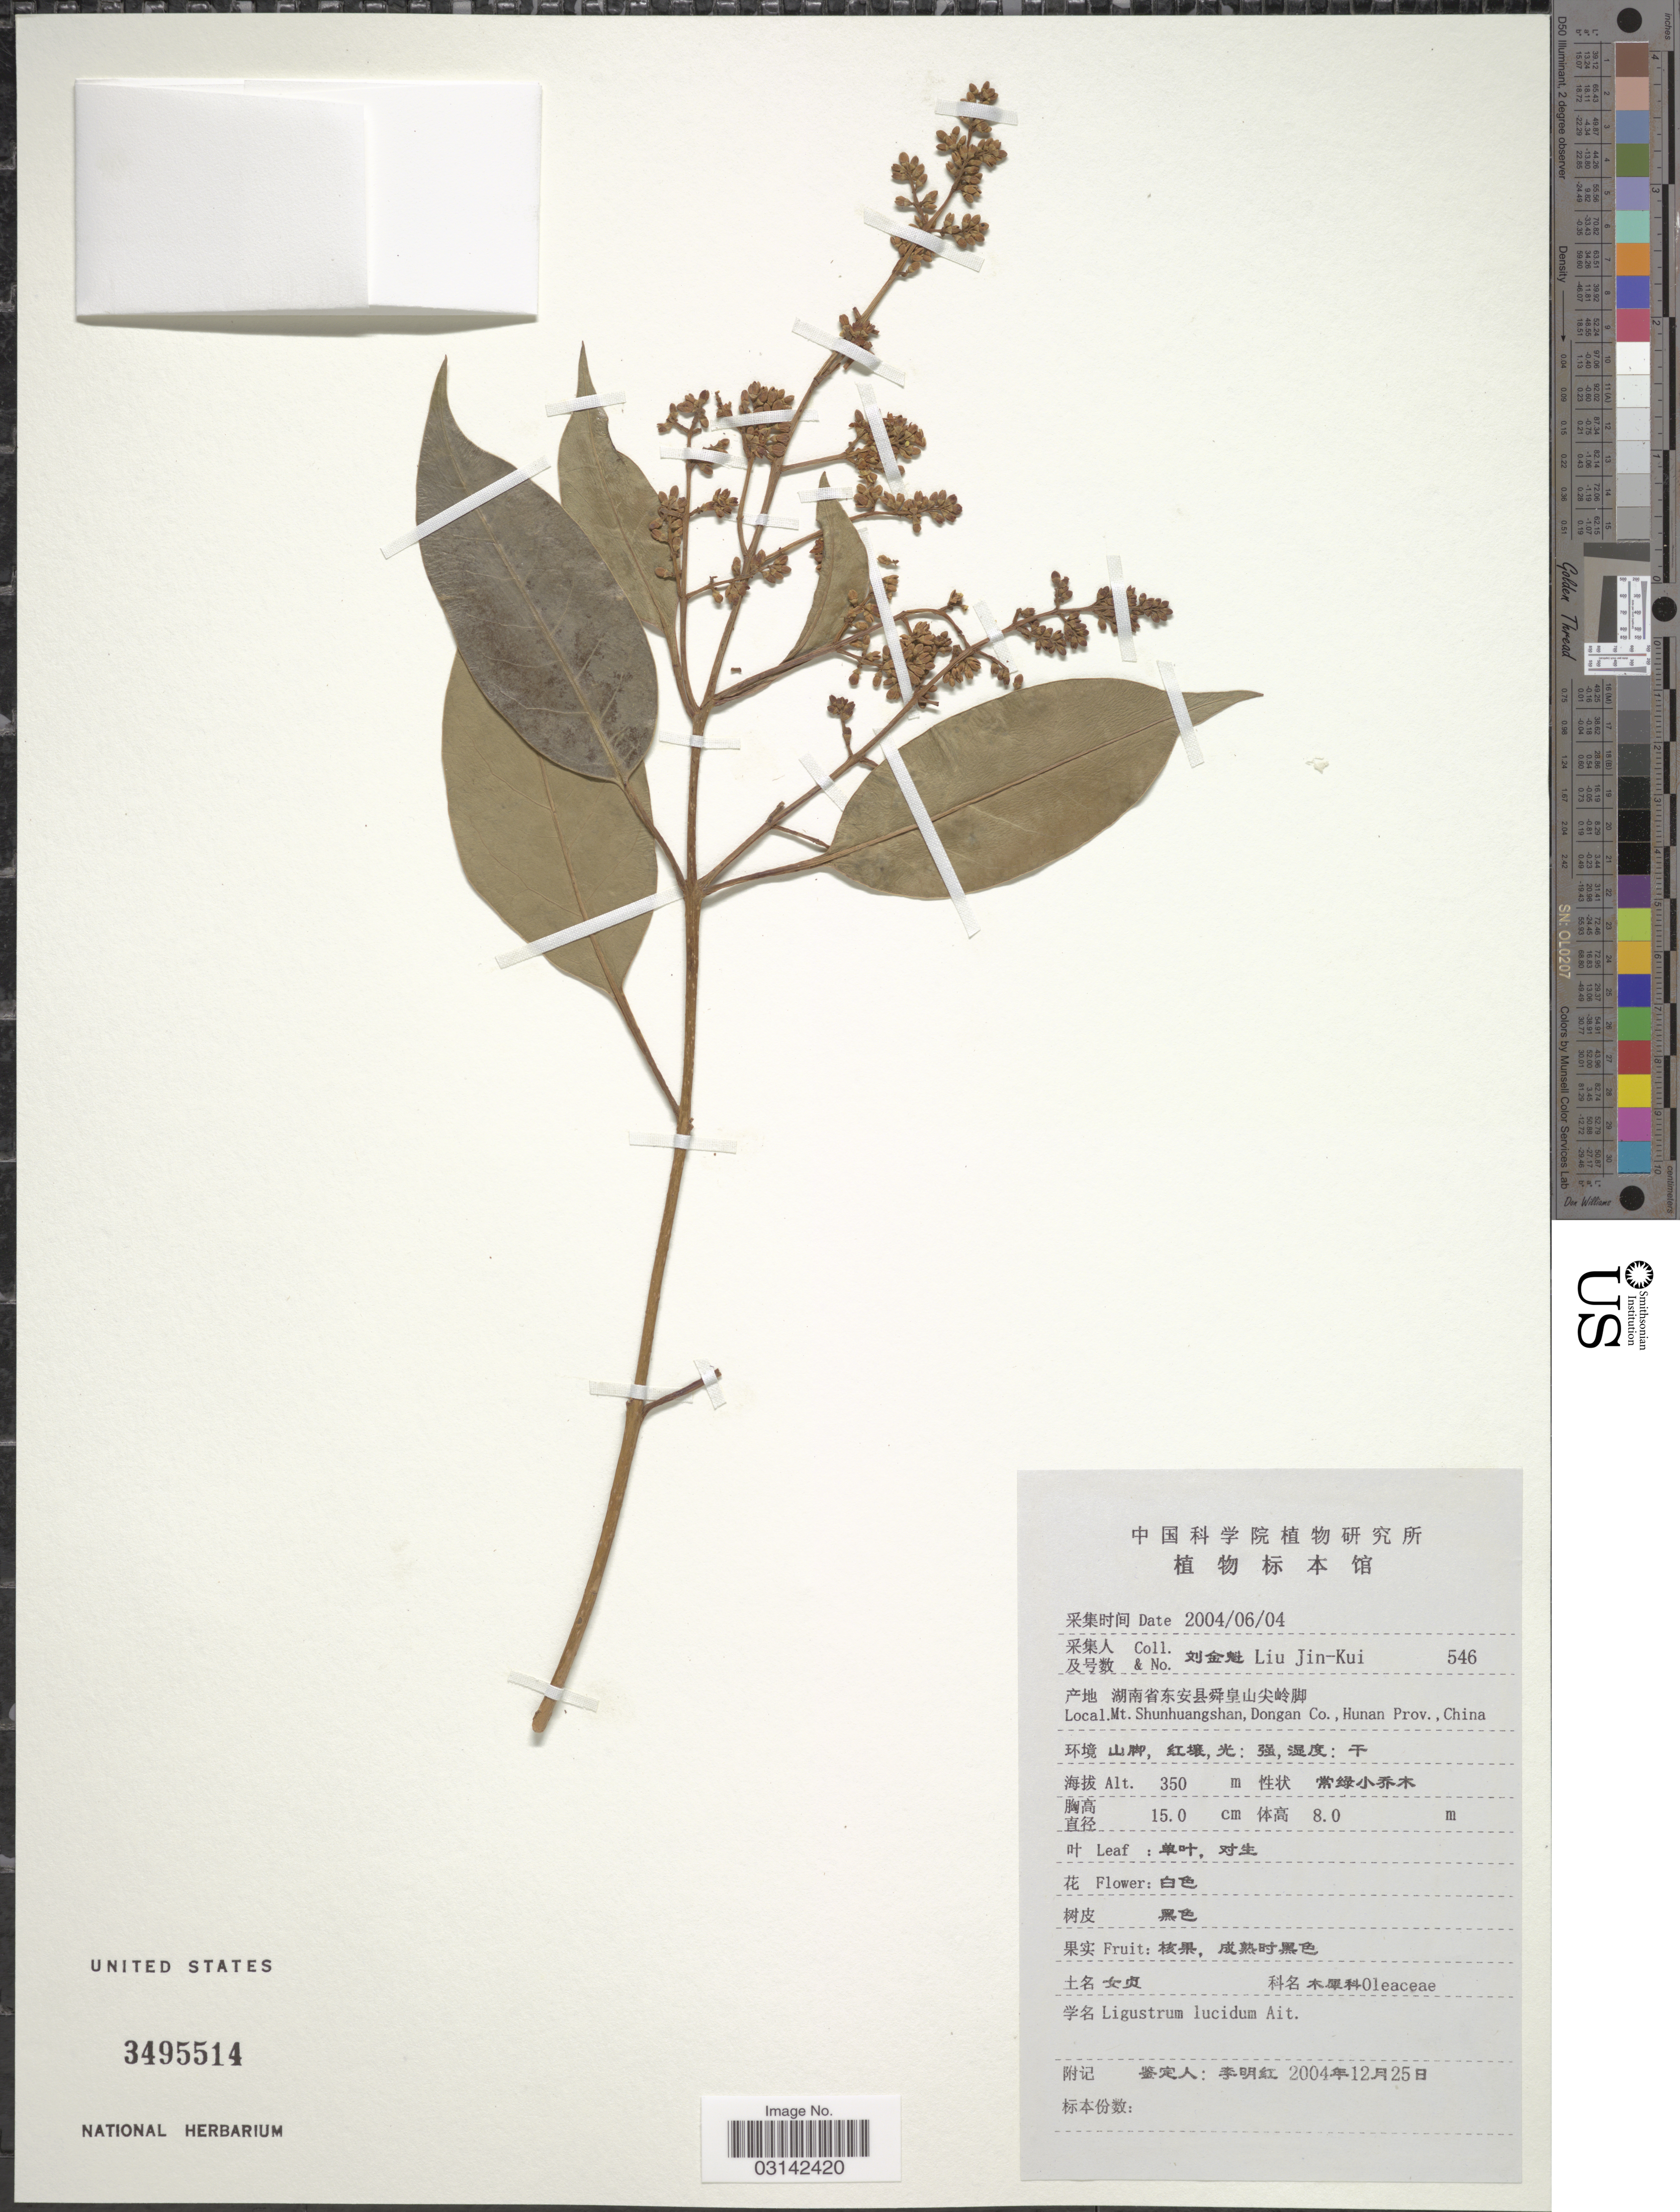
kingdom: Plantae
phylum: Tracheophyta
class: Magnoliopsida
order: Lamiales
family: Oleaceae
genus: Ligustrum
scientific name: Ligustrum lucidum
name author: W.T. Aiton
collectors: L. Jin-Kui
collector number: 546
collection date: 2004-06-04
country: China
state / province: Hunan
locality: Mt. Shunhuangshan, Dongan Co., Hunan Prov.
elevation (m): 350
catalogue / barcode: US 3495514